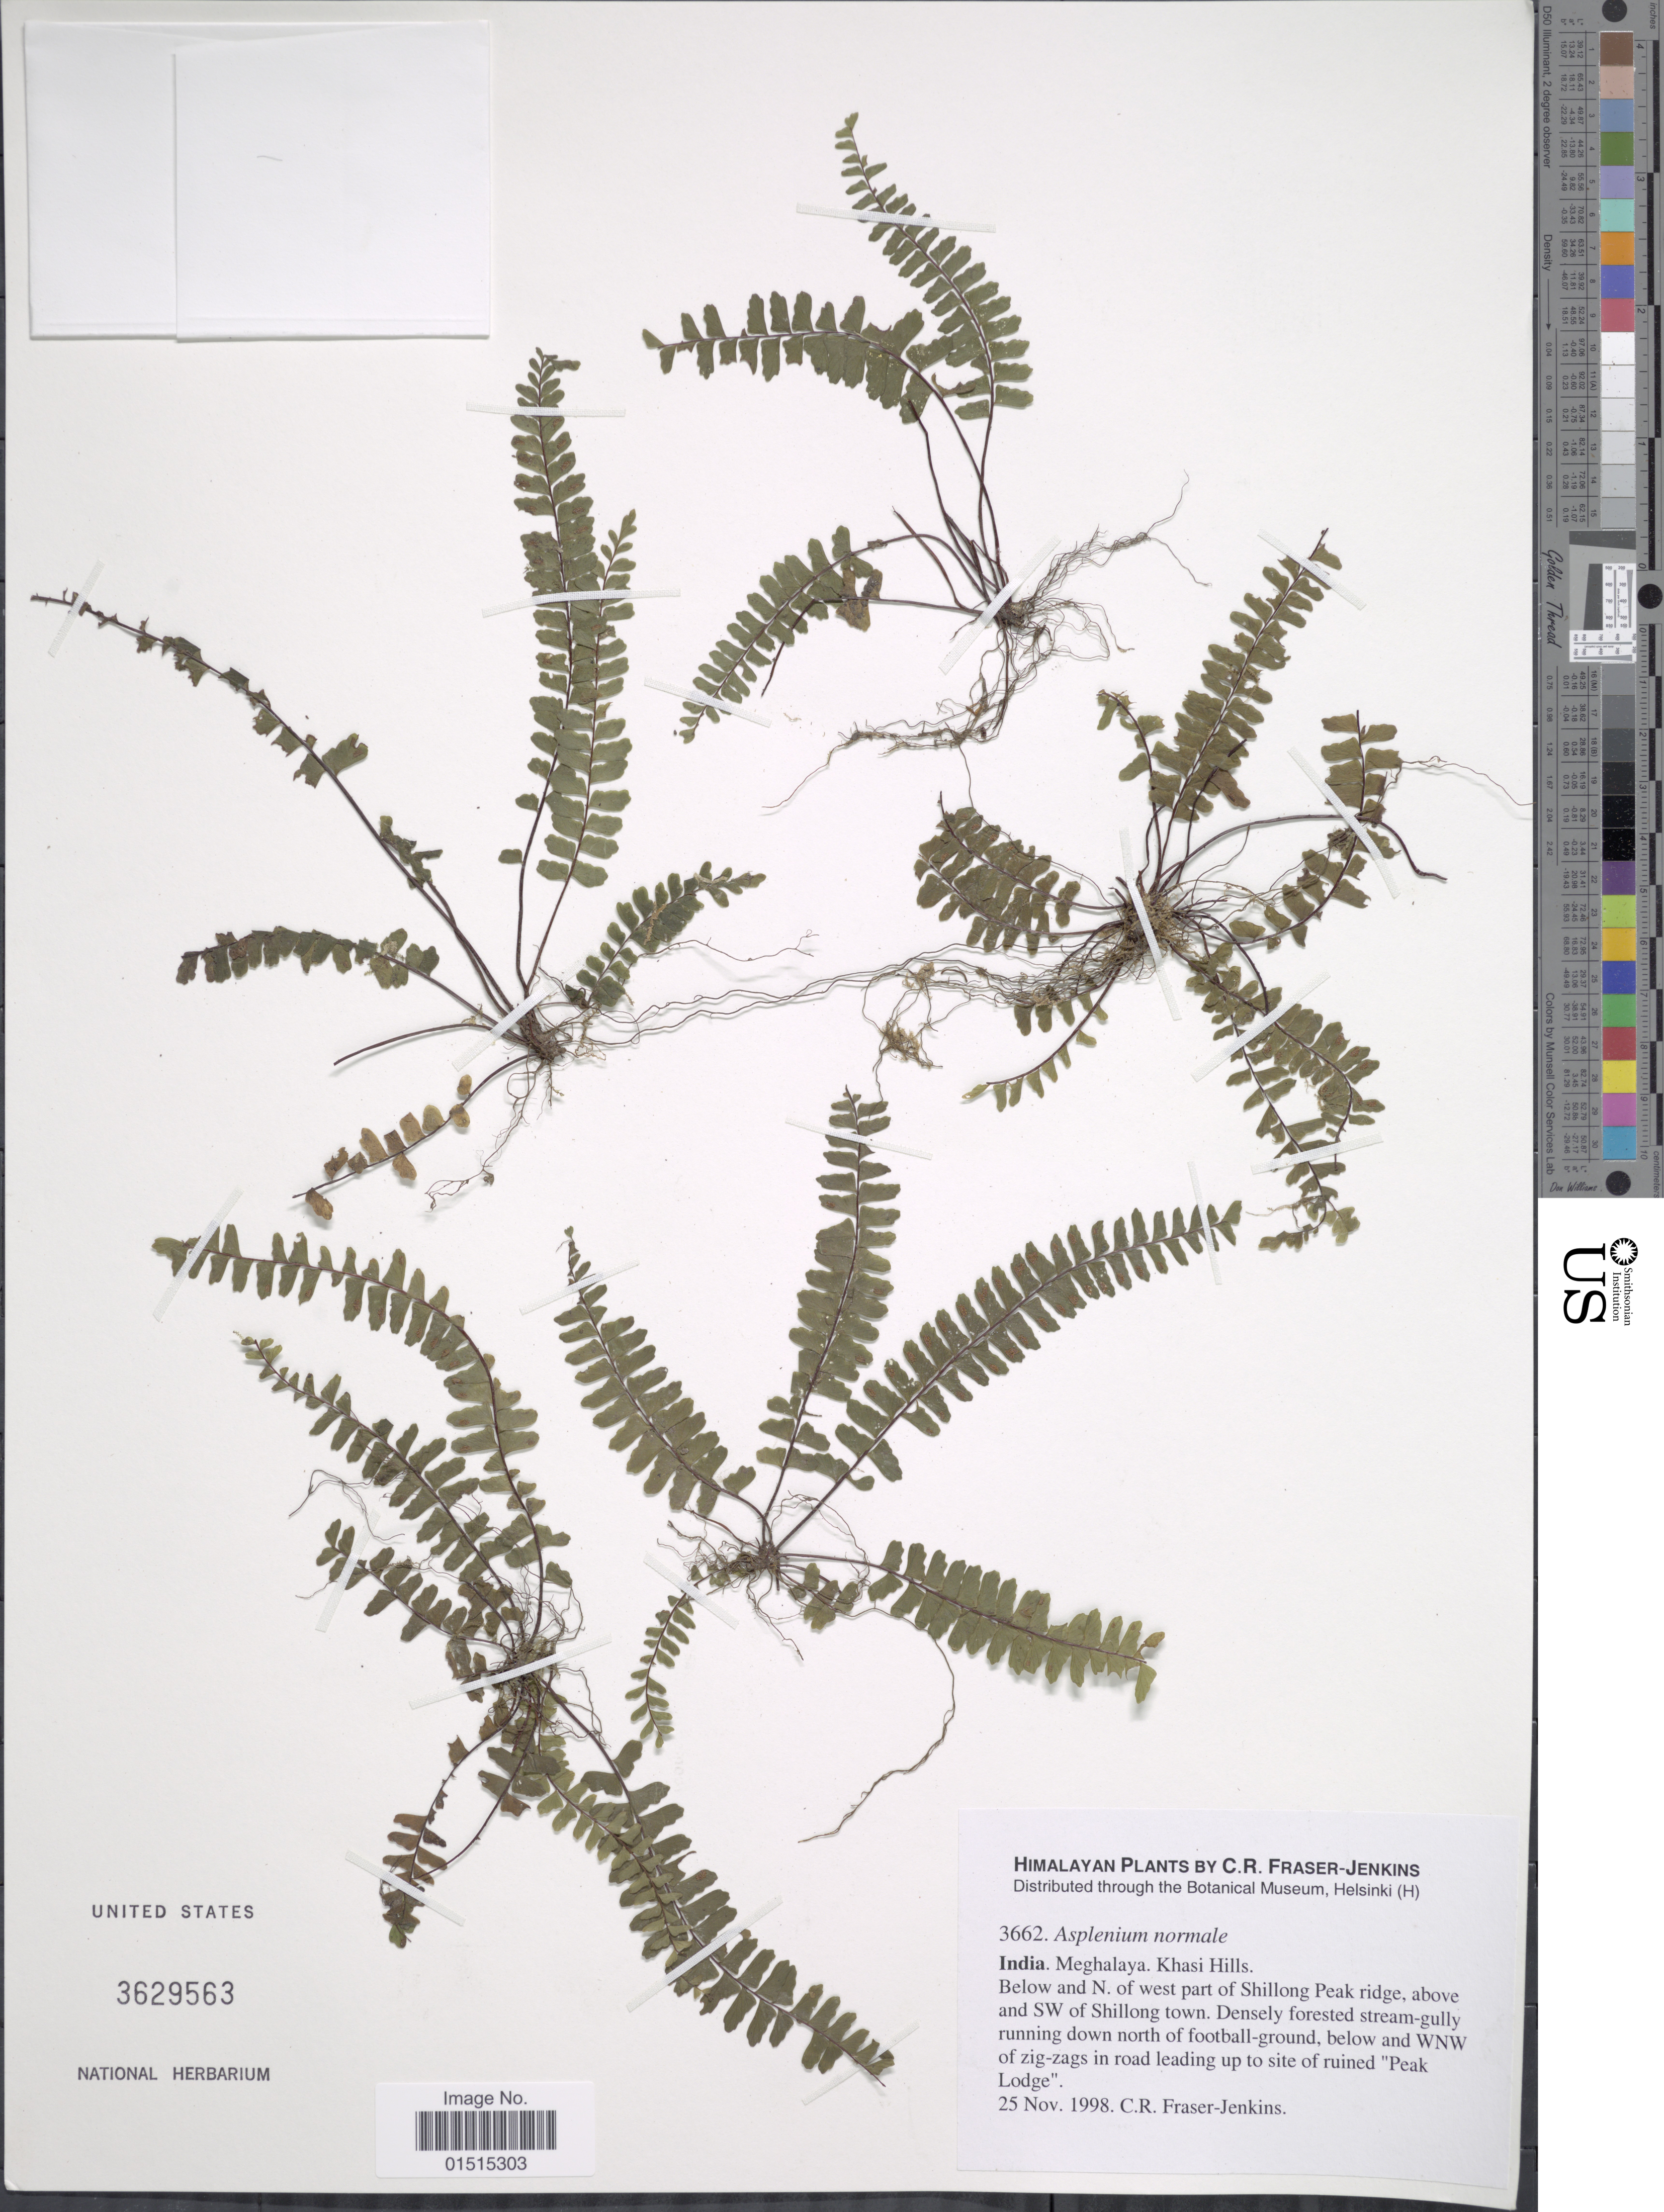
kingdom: Plantae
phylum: Tracheophyta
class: Polypodiopsida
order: Polypodiales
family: Aspleniaceae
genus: Asplenium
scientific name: Asplenium normale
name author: D. Don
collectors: C. R. Fraser-Jenkins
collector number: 3662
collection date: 1998-11-25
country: India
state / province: Meghalaya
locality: Khasi Hills. Below and N. Of west part of Shillong Peak ridge, above and SW of Shillong town. Densely forested stream gully running down north of football ground, below and WNW of zig-zags in road leading up to site of ruined "Peak Lodge". Himalayan Plants.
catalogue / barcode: US 3629563